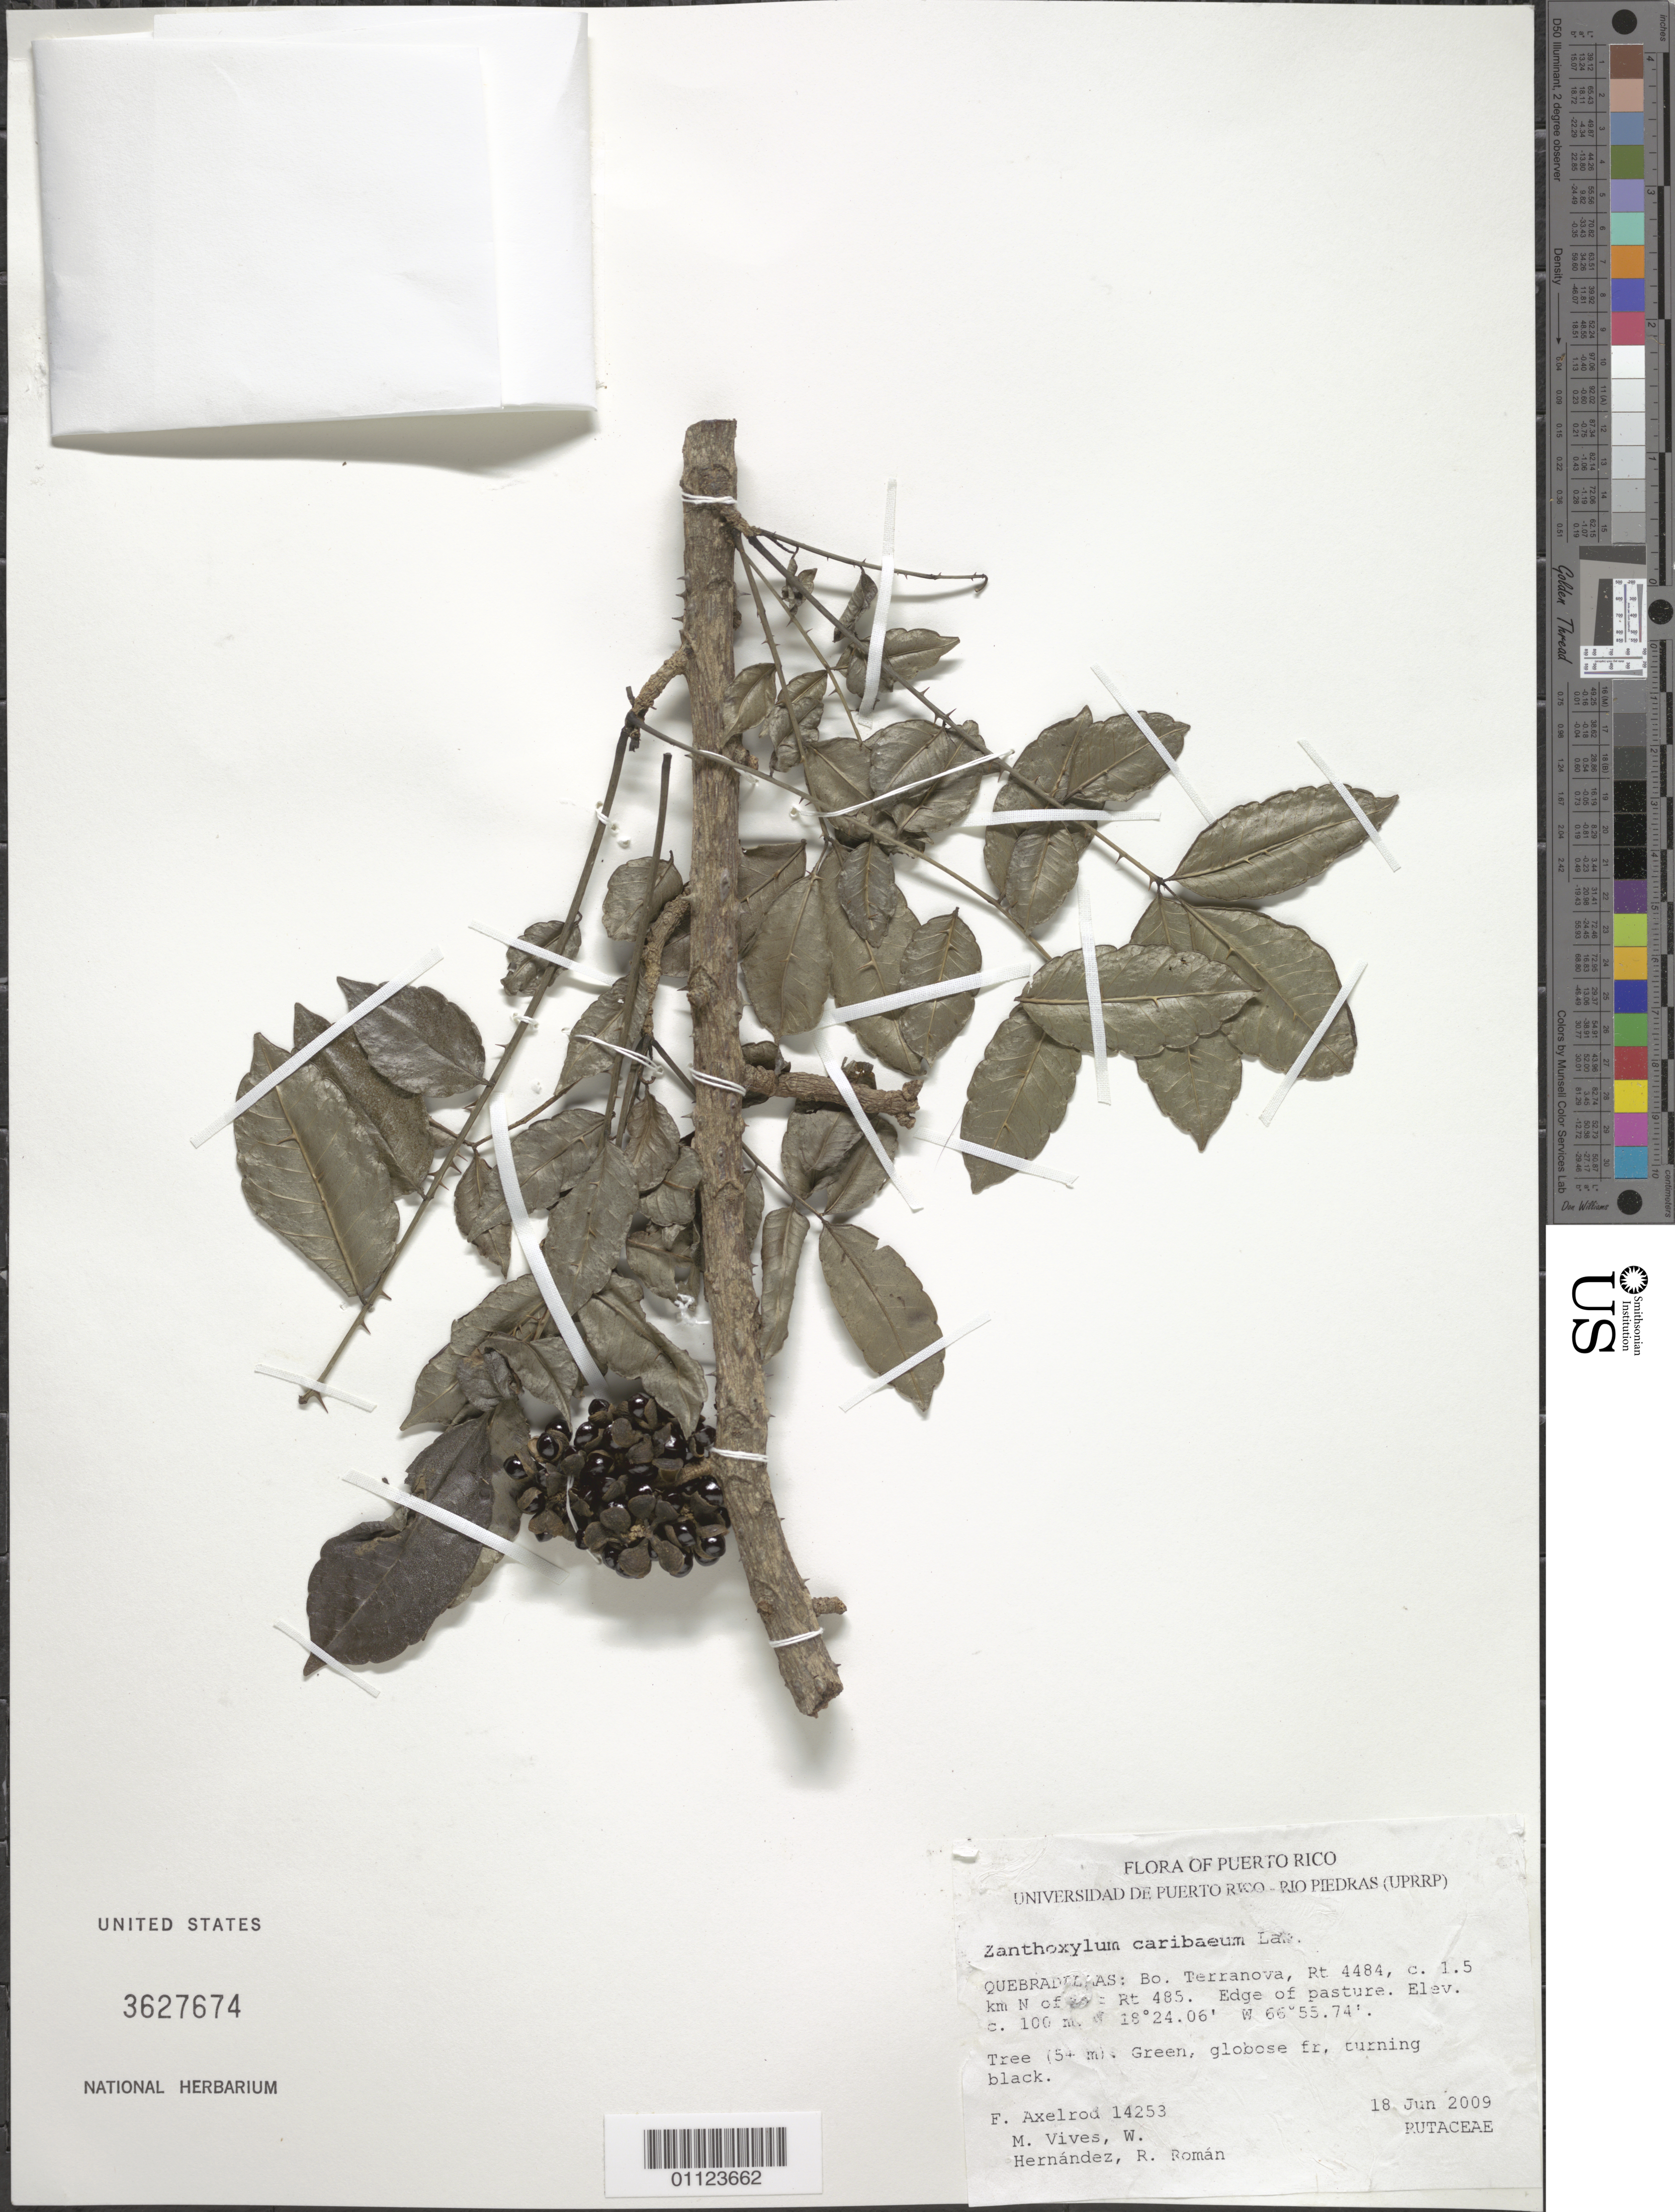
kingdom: Plantae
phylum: Tracheophyta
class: Magnoliopsida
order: Sapindales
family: Rutaceae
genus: Zanthoxylum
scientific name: Zanthoxylum caribaeum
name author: Lam.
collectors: F. S. Axelrod, M. Vives, W. Hernández & R. Román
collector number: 14253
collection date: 2009-06-18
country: Puerto Rico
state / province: Quebradillas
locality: Bo. Terranova, Rt. 4484, about 1.5 km N of junction Rt. 485.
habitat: Edge of pasture.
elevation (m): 100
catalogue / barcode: US 3627674